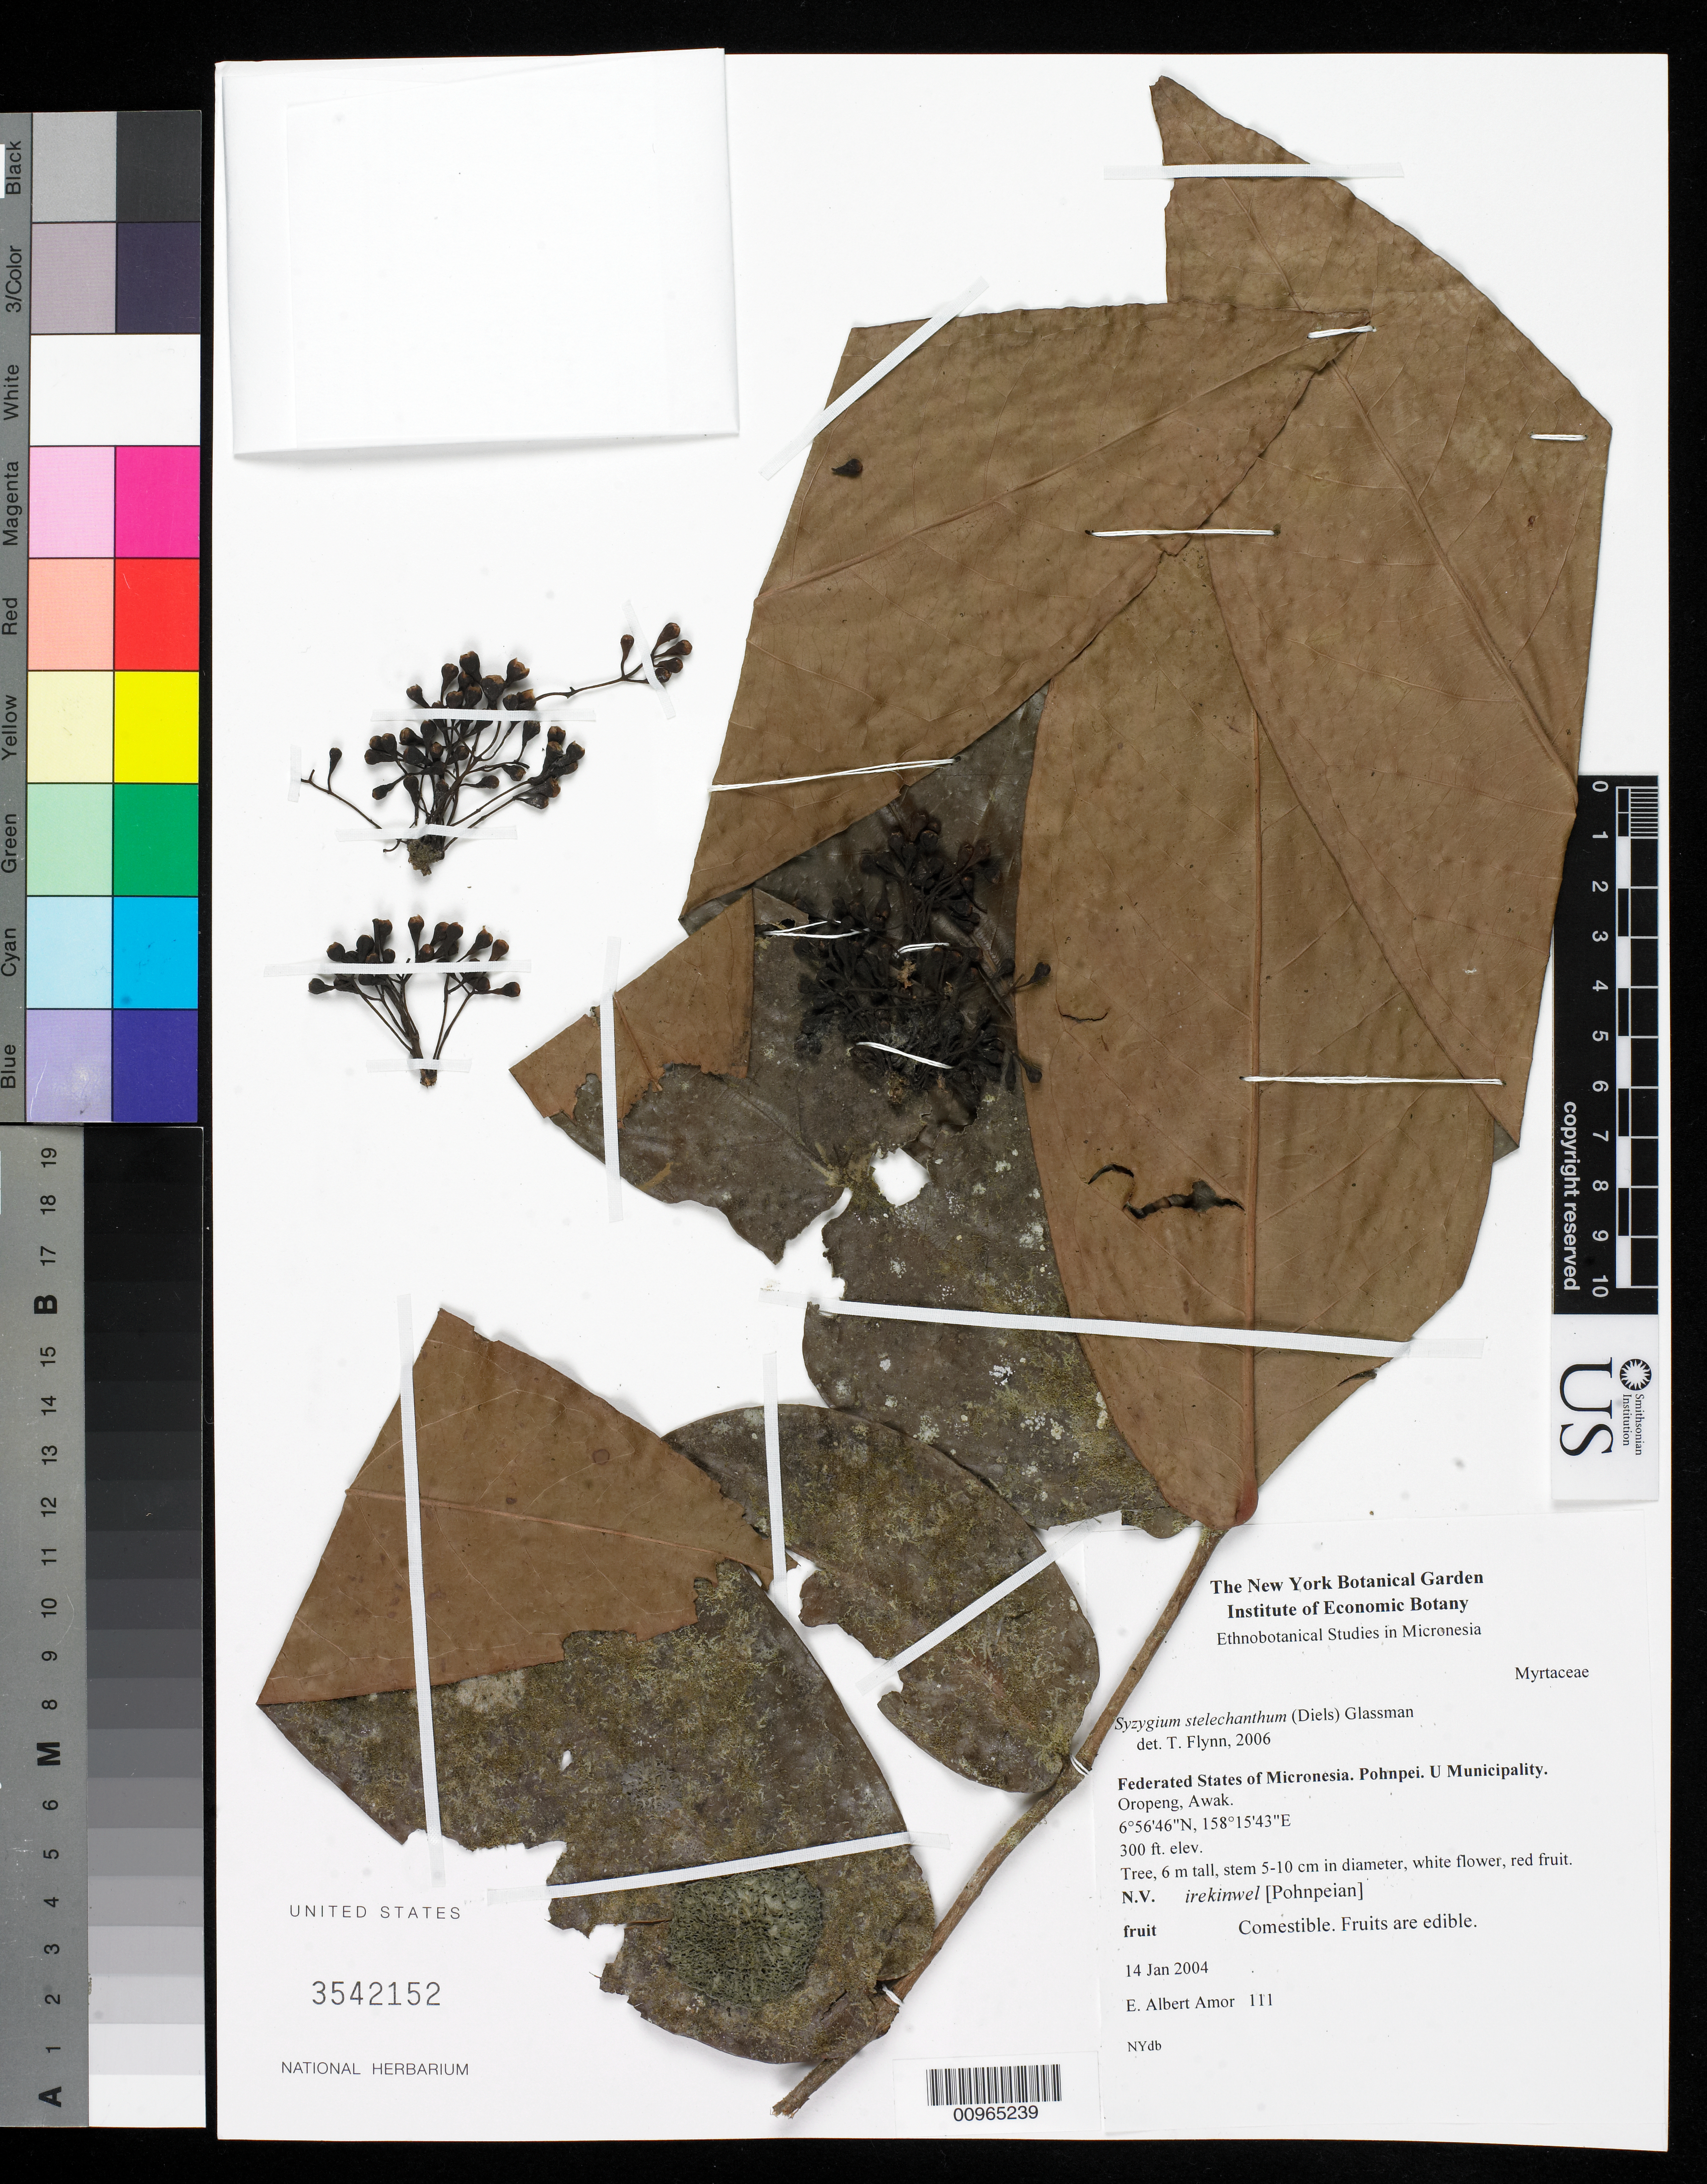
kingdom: Plantae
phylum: Tracheophyta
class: Magnoliopsida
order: Myrtales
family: Myrtaceae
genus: Syzygium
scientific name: Syzygium stelechanthum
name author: (Diels) Glassman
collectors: E. A. Amor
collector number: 111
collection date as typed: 14 Jan 2004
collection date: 2004-01-14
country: Micronesia, Federated States of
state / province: Pohnpei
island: Pohnpei [Ponape]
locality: Oropeng, Awak, U Muncipality, Pohnpei, Micronesia.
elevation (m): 91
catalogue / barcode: US 3542152